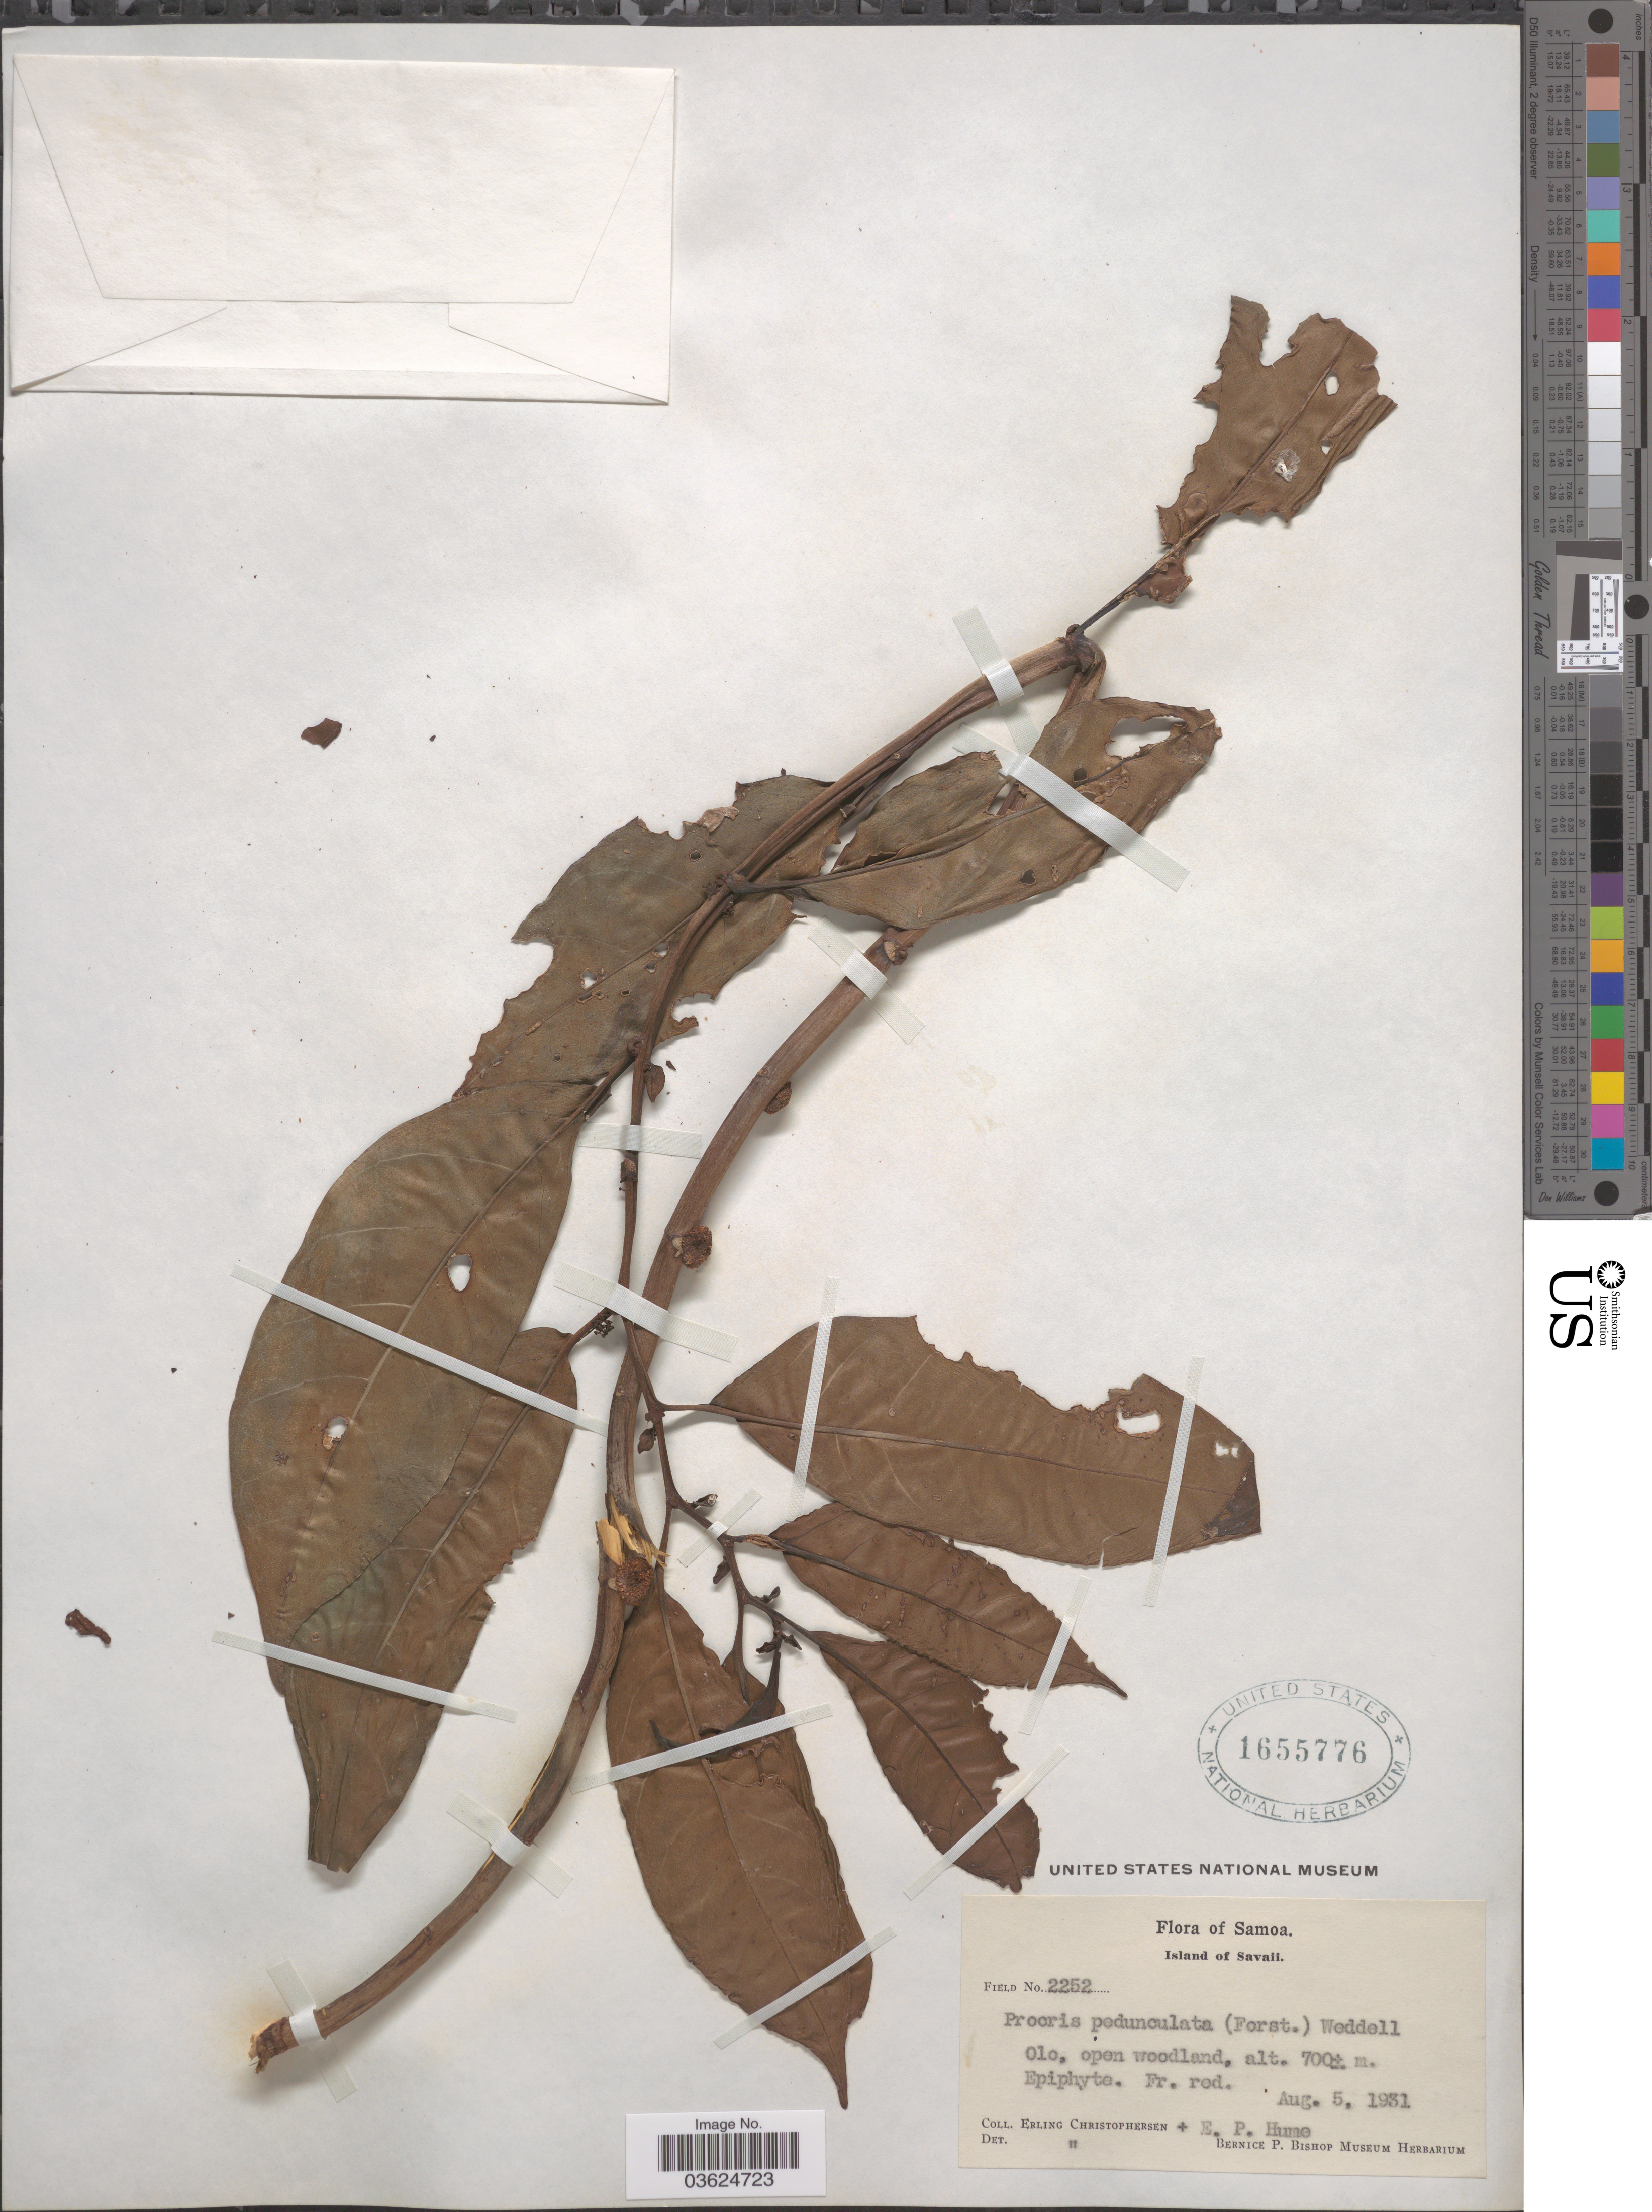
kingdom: Plantae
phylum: Tracheophyta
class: Magnoliopsida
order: Rosales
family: Urticaceae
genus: Procris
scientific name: Procris pedunculata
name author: (J.R. Forst. & G. Forst.) Wedd.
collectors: E. Christophersen & E. P. Hume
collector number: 2252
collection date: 1931-08-05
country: Samoa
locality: Samoa. Island of Savaii. Olo, open woodland.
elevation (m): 700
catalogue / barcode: US 1655776